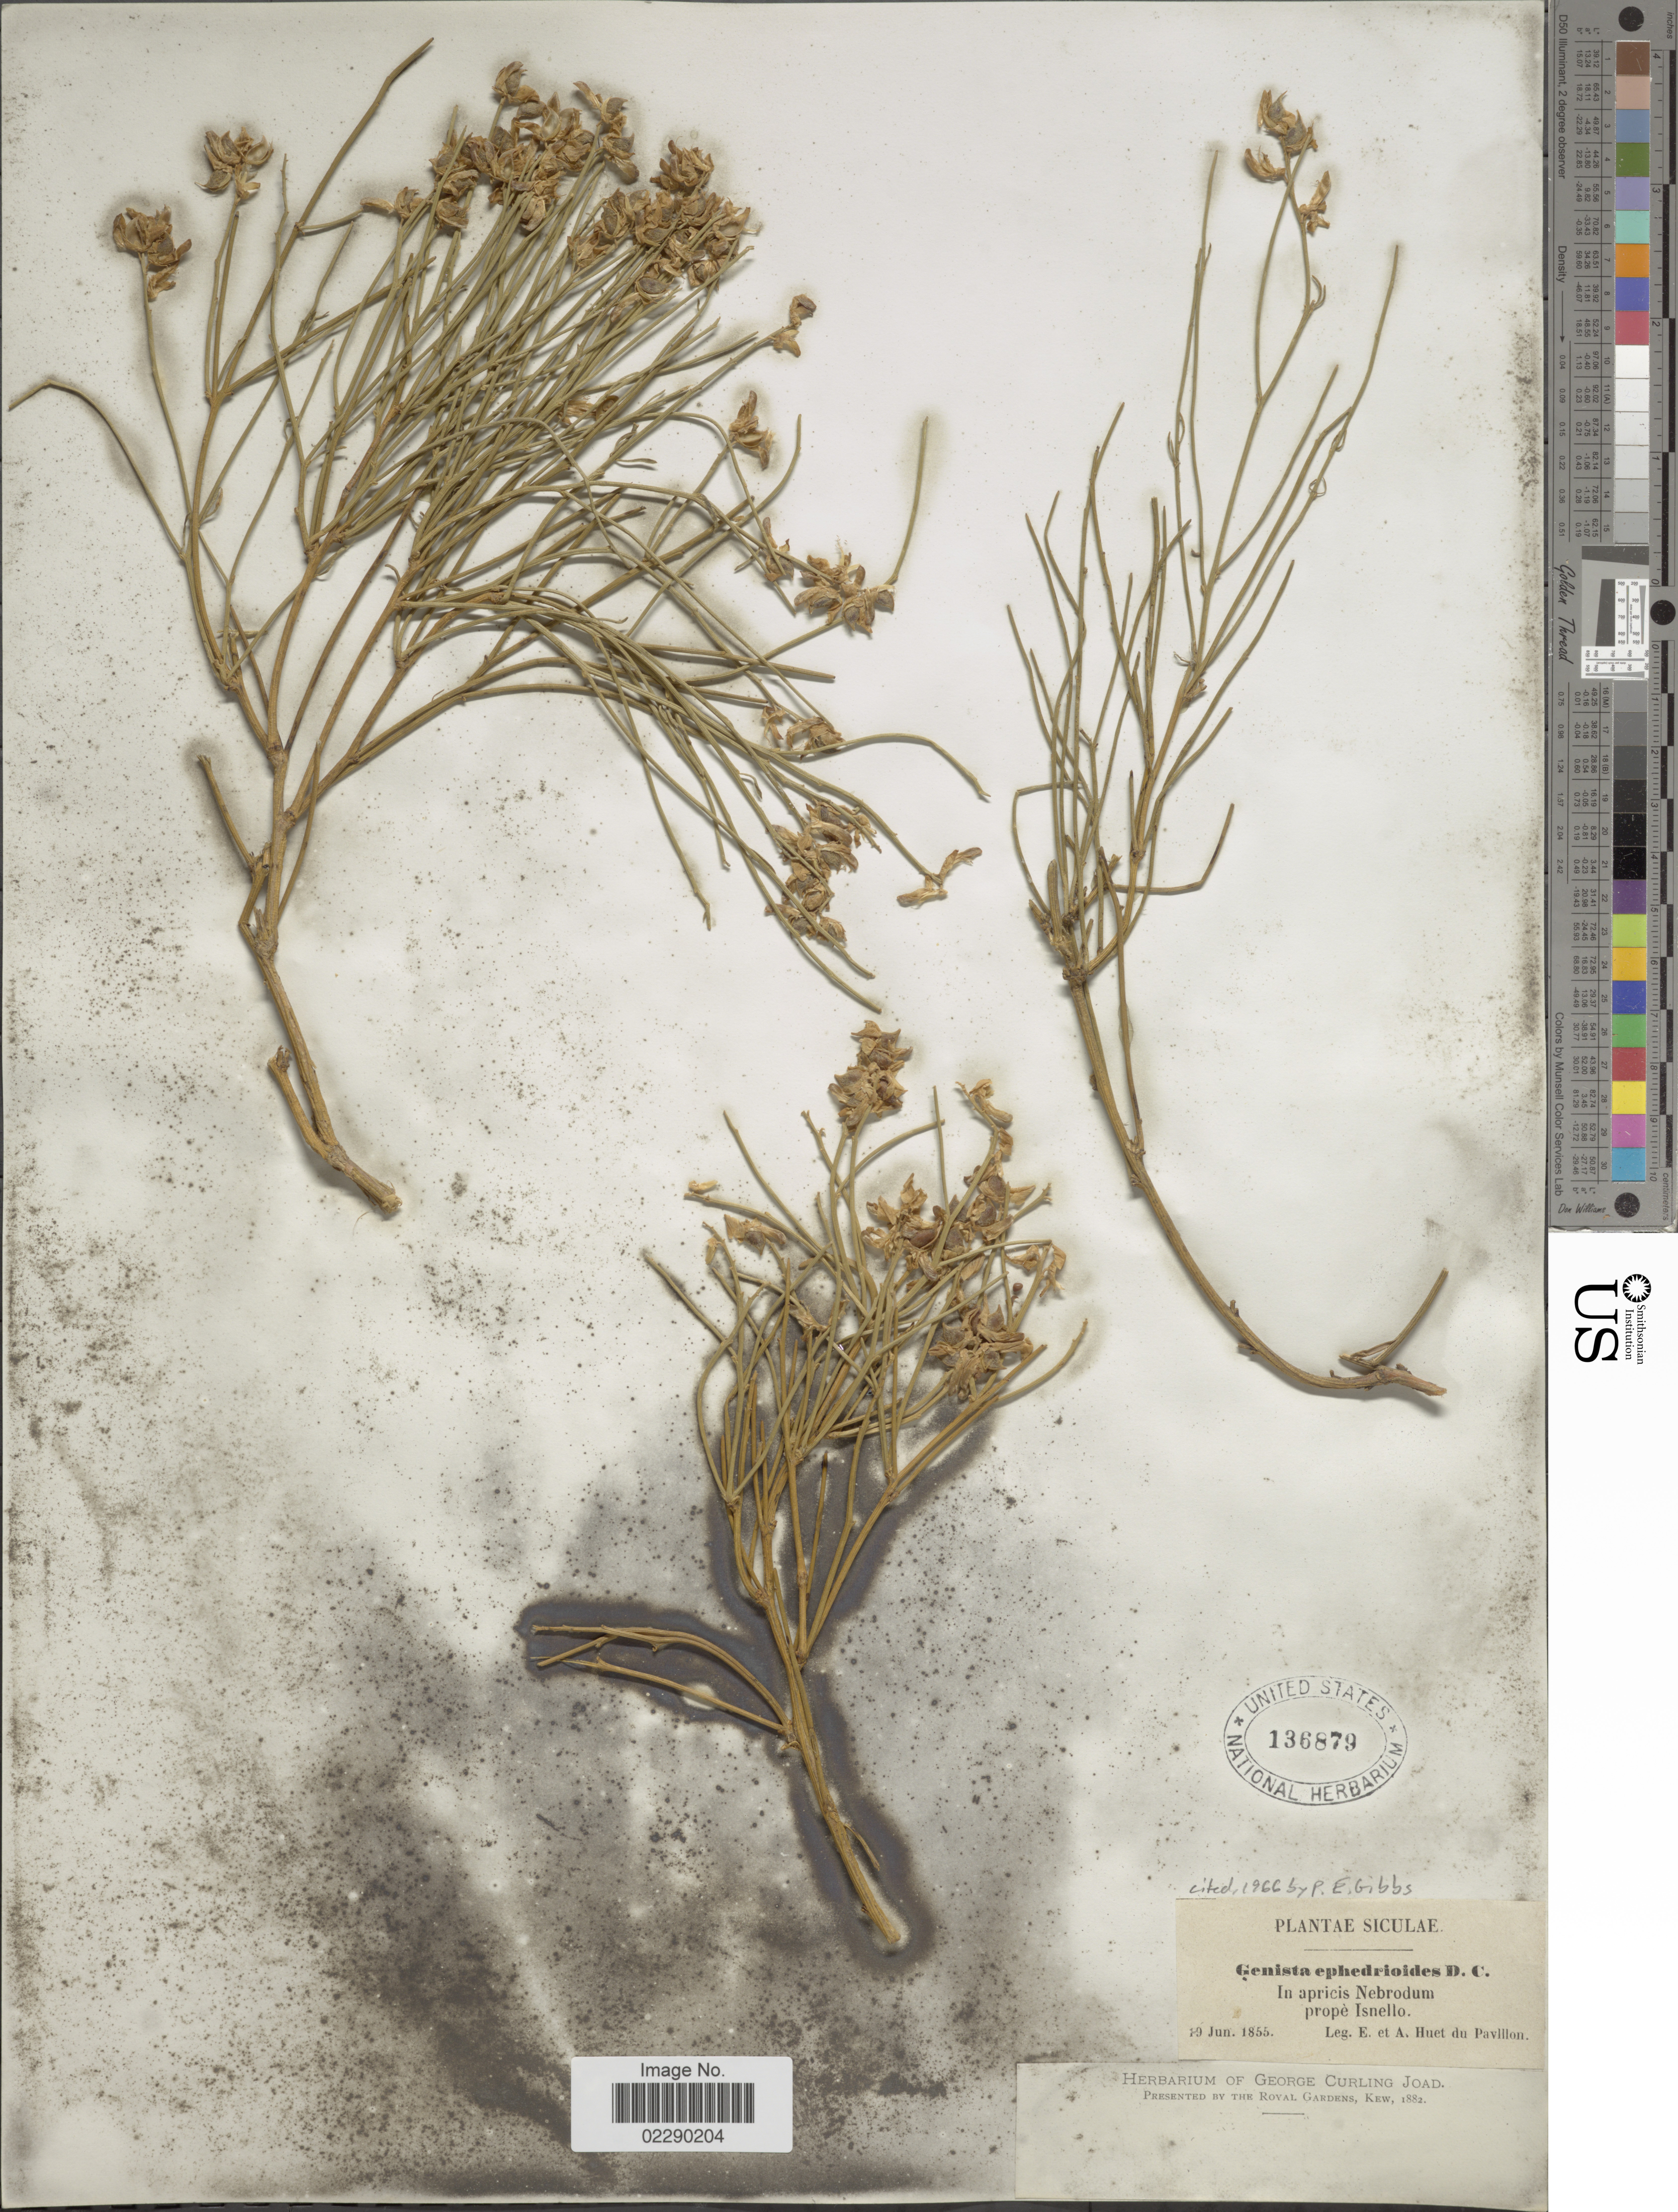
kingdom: Plantae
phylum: Tracheophyta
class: Magnoliopsida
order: Fabales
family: Fabaceae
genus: Genista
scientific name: Genista ephedroides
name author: DC.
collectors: E. Huet du Pavillon & A. Huet du Pavillon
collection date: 1855-06-19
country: Italy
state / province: Siciliana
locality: Siculae, apricis Nebrodum, prope Isnello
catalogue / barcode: US 136879